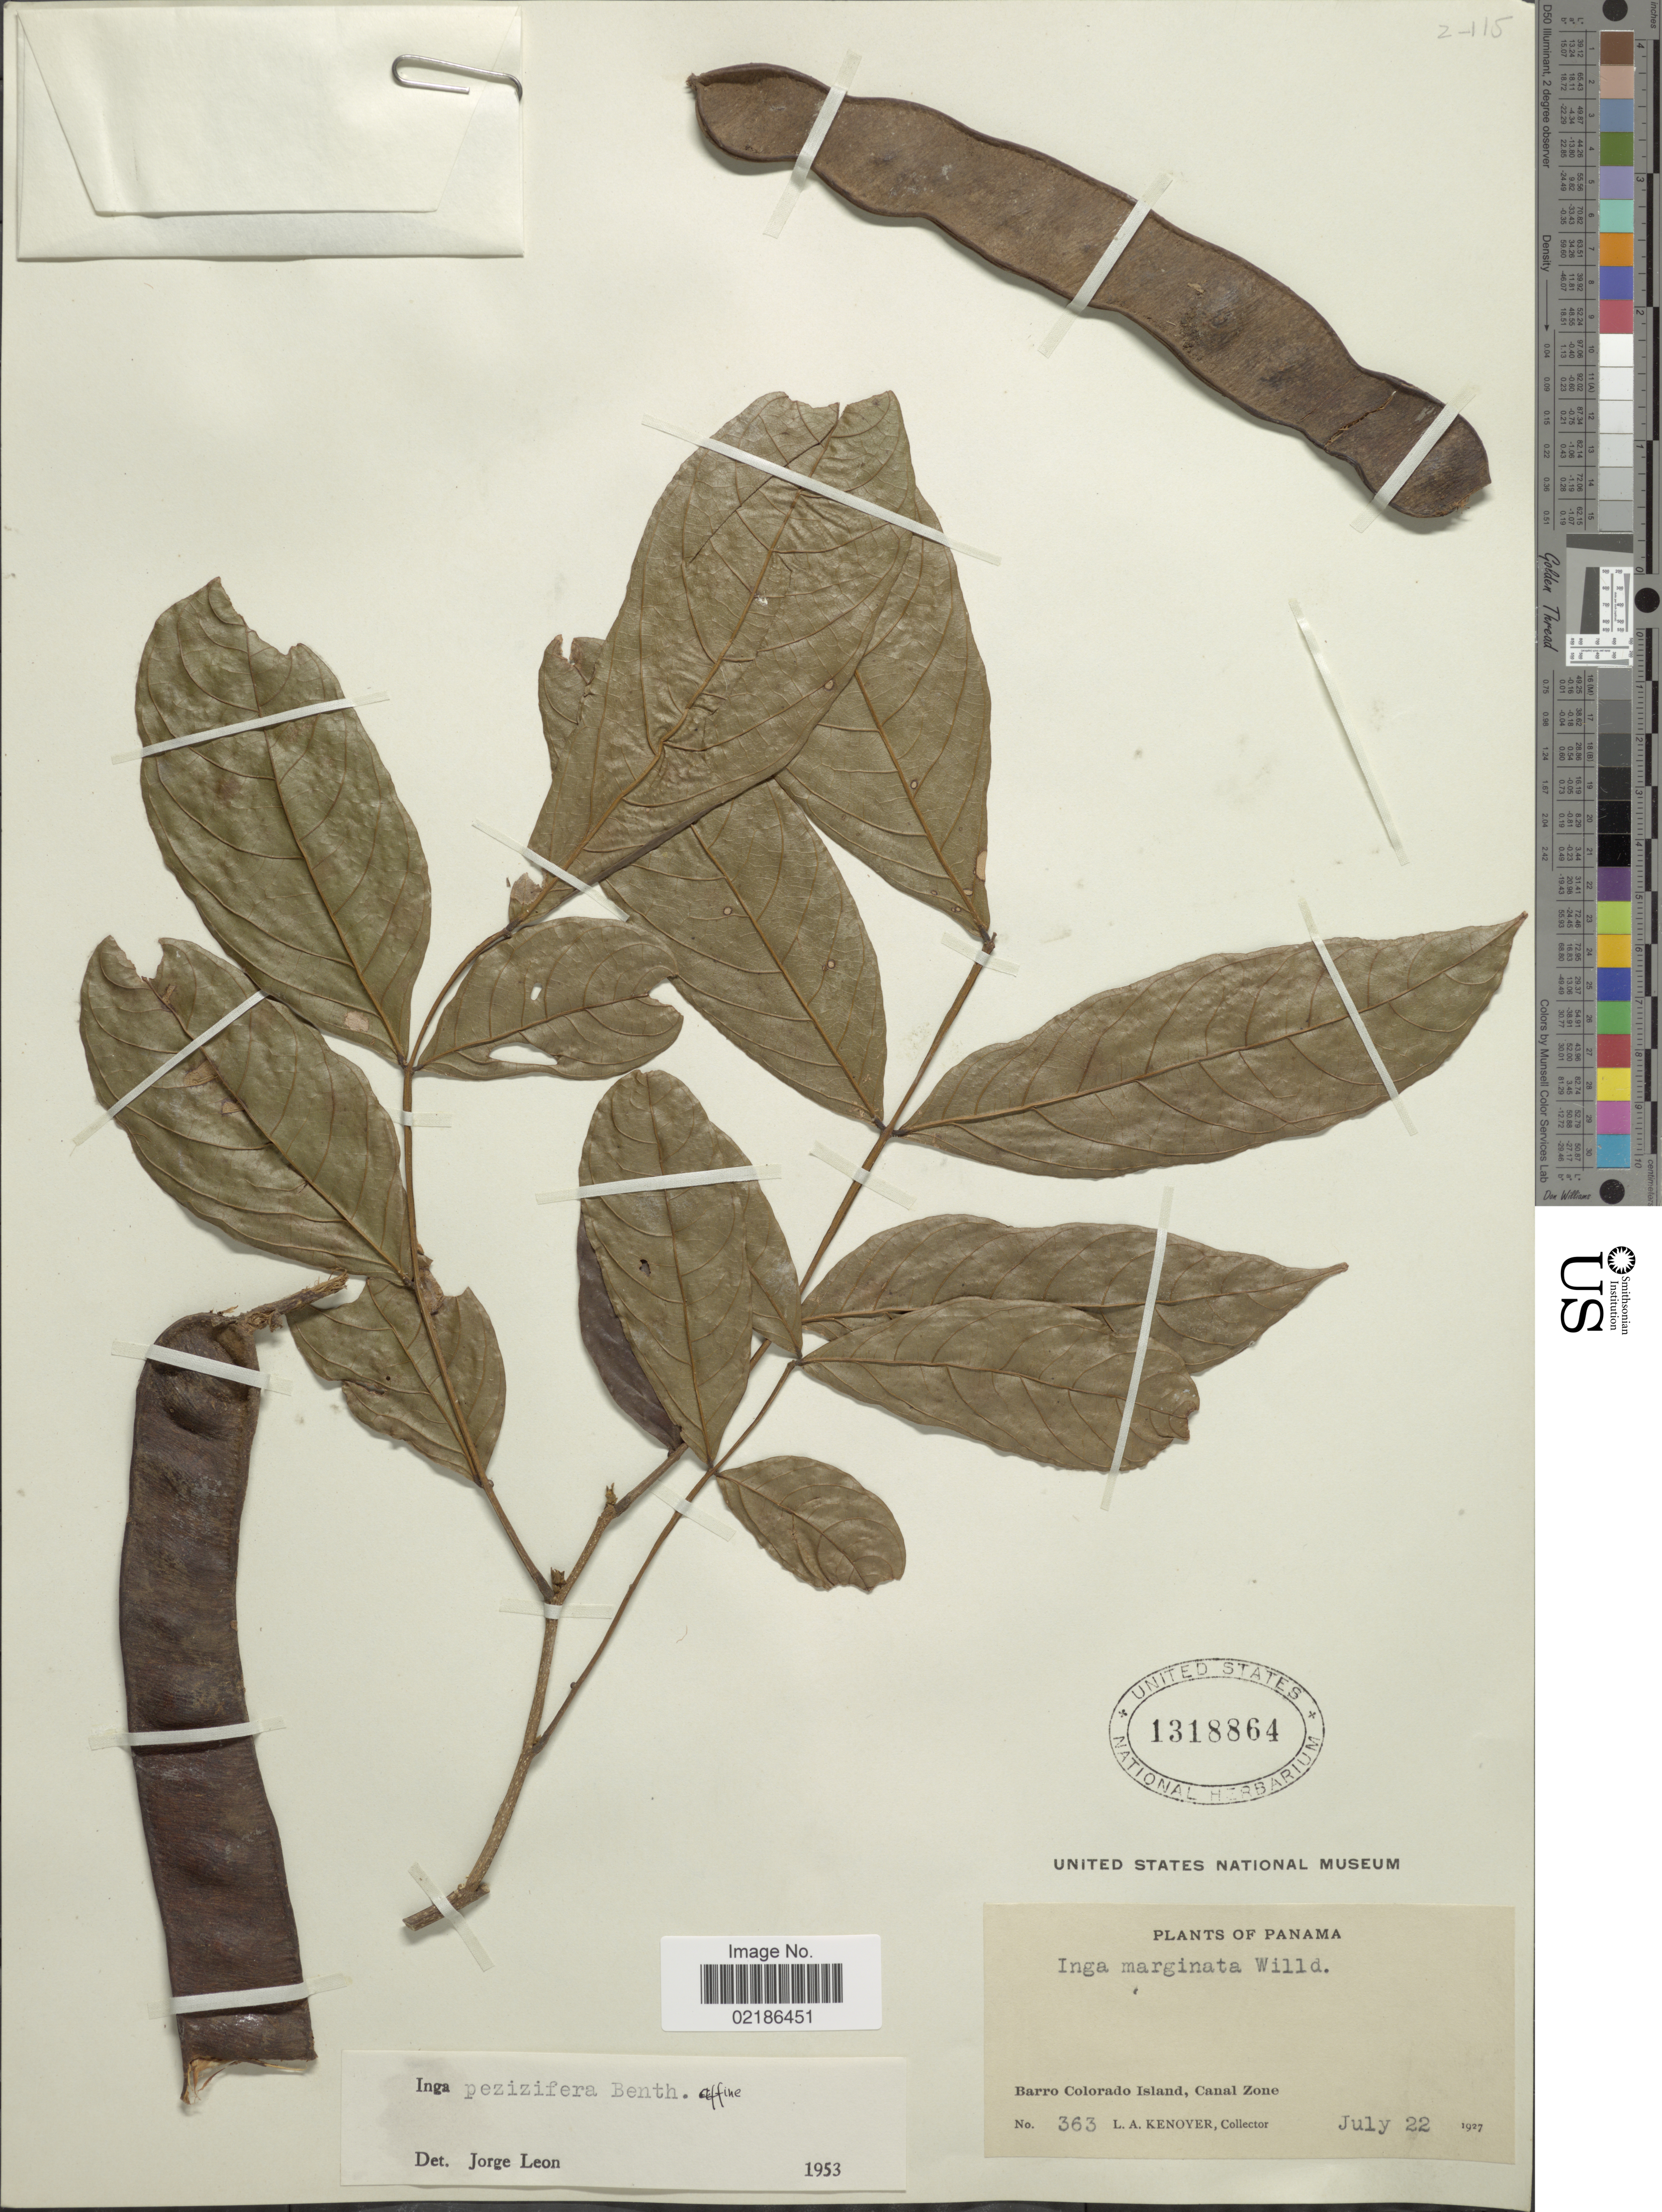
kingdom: Plantae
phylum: Tracheophyta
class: Magnoliopsida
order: Fabales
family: Fabaceae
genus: Inga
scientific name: Inga pezizifera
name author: Benth.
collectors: L. A. Kenoyer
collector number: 363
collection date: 1927-07-22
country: Panama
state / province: Panamá Oeste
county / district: Canal Zone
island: Barro Colorado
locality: Barro Colorado Island, Canal Zone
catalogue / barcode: US 1318864